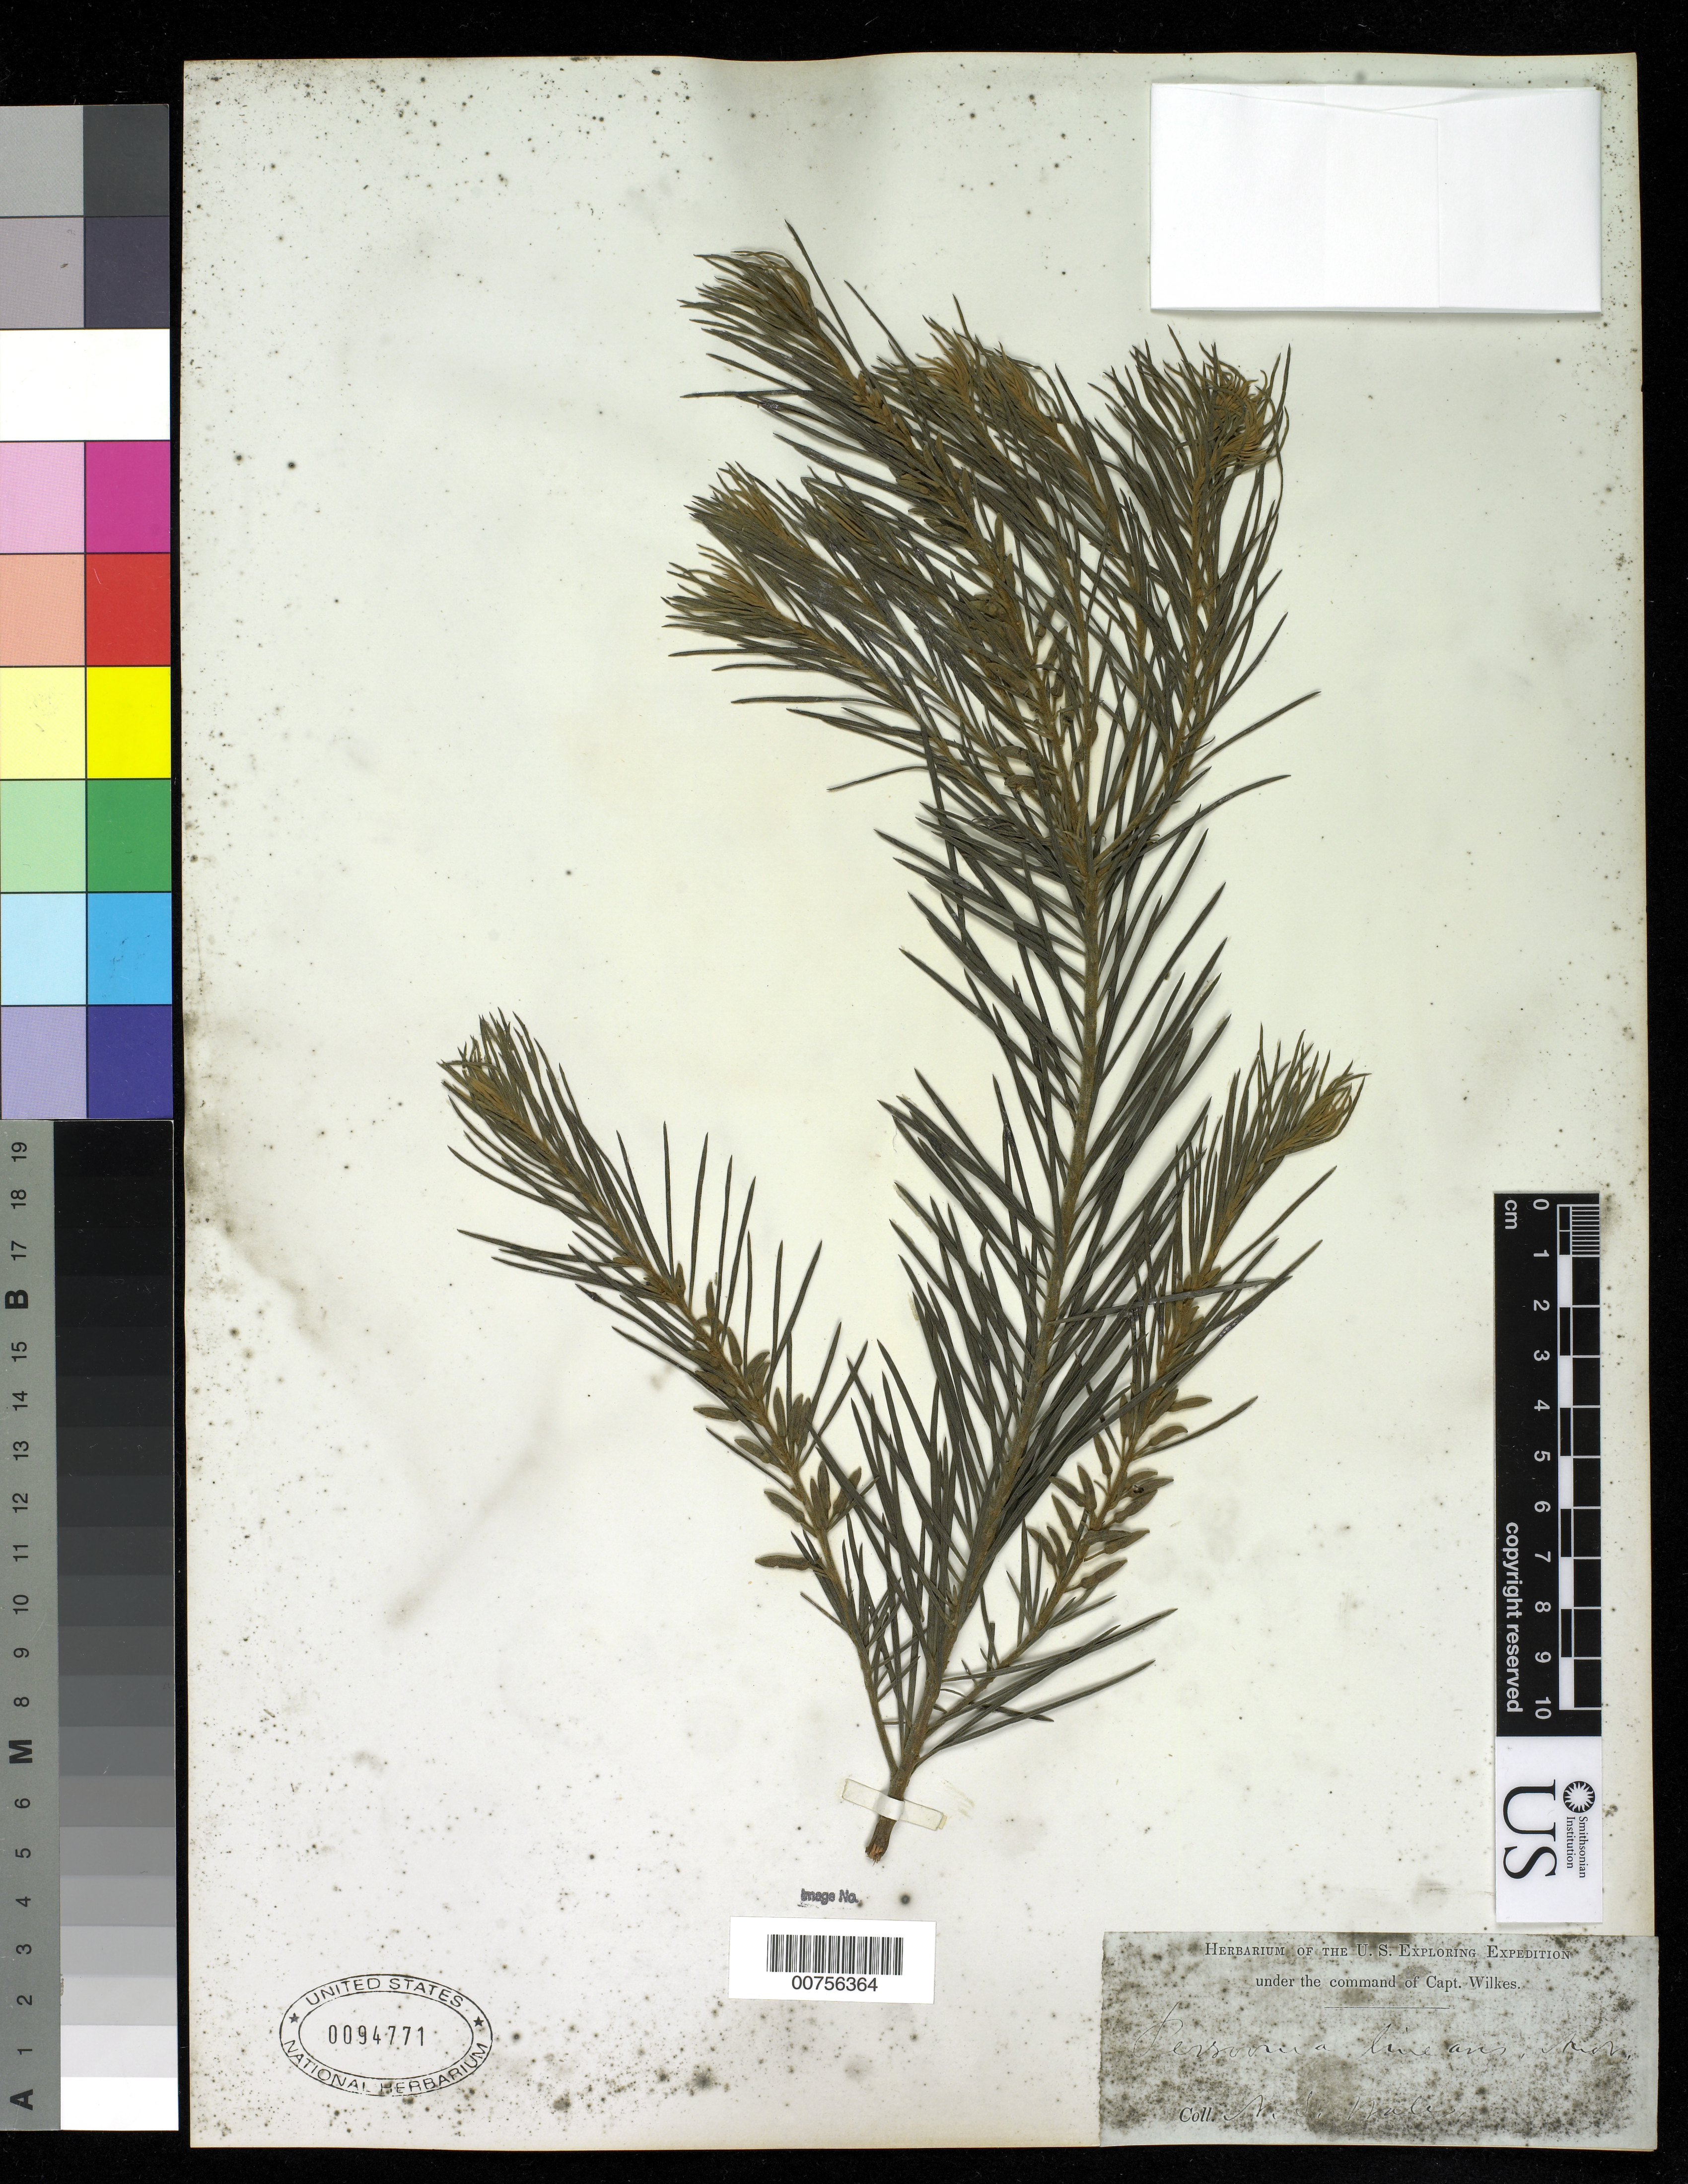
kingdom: Plantae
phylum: Tracheophyta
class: Magnoliopsida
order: Proteales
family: Proteaceae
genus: Persoonia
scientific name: Persoonia linearis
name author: Andrews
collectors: Wilkes Explor. Exped.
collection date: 1838/1842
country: Australia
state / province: New South Wales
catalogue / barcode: US 94771